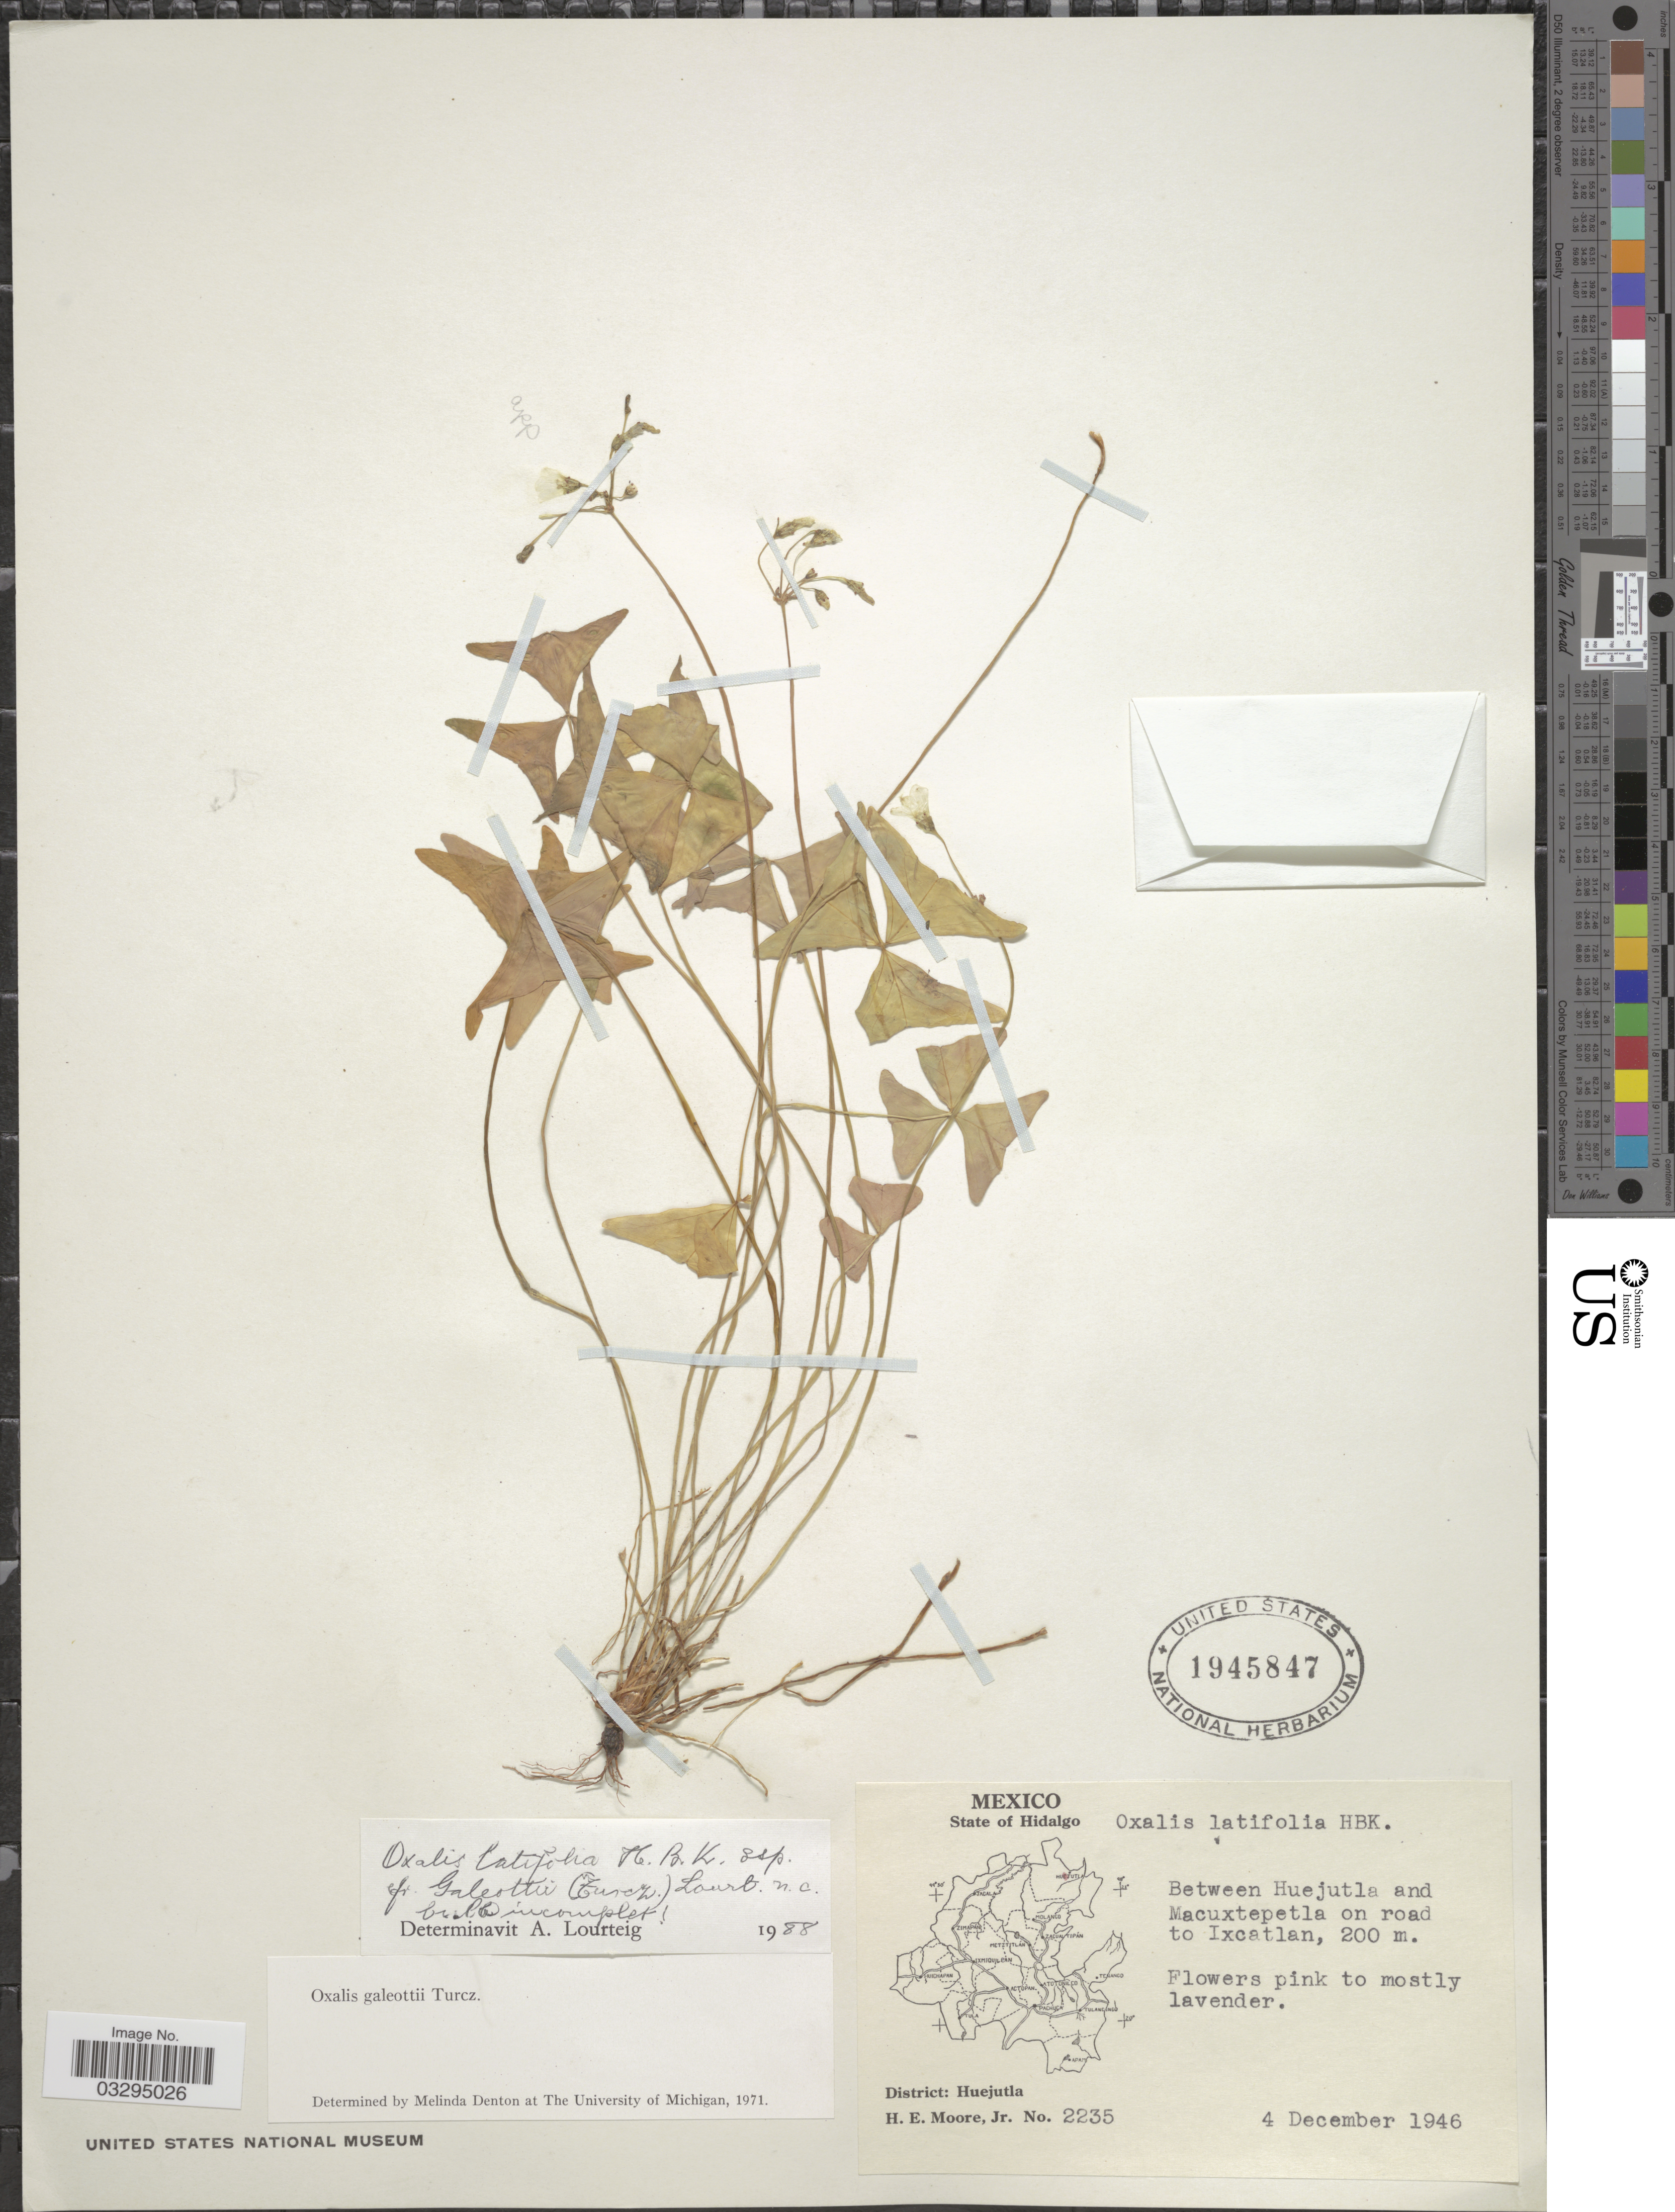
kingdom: Plantae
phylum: Tracheophyta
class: Magnoliopsida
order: Oxalidales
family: Oxalidaceae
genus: Oxalis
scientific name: Oxalis latifolia subsp. galeottii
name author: (Turcz.) Lourteig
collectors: H. Moore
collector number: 2235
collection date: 1946-12-04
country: Mexico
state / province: Hidalgo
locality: State of Hidalgo. Between Huejutla and Macuxtepetla on road to Ixcatlan. District: Huejutla.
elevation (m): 200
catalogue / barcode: US 1945847